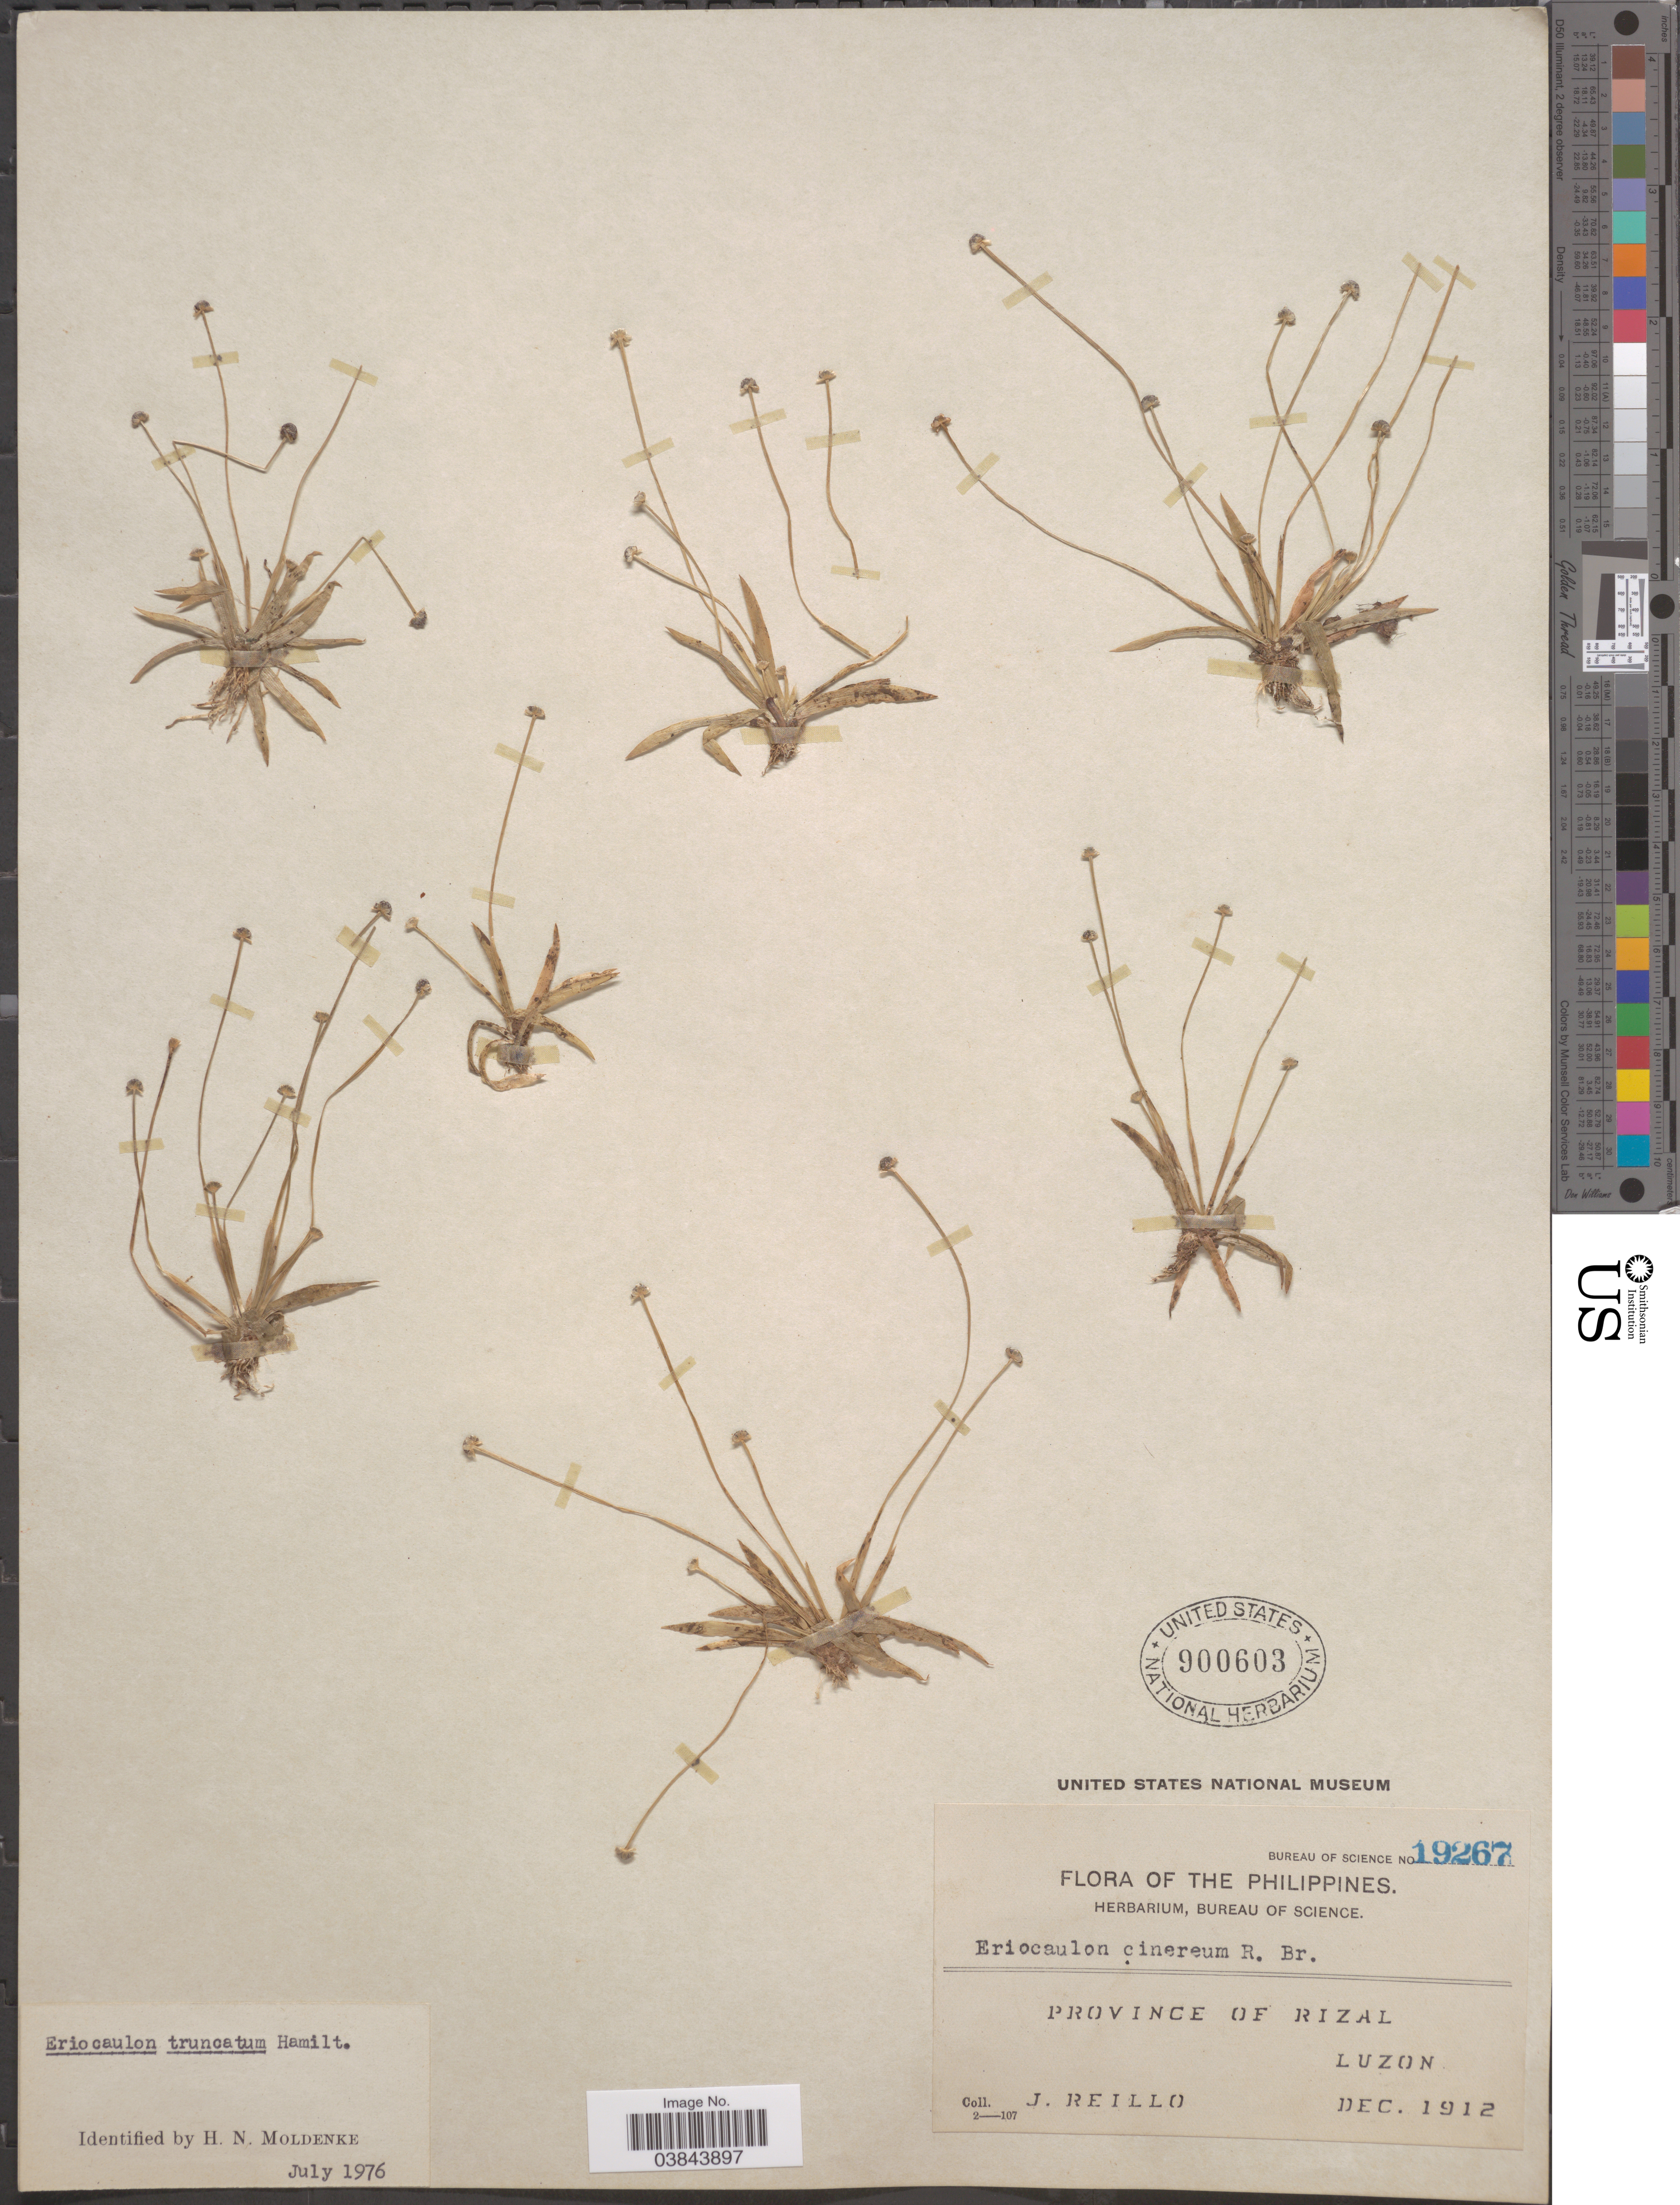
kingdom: Plantae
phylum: Tracheophyta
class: Liliopsida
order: Poales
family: Eriocaulaceae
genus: Eriocaulon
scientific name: Eriocaulon truncatum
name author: Buch.-Ham. ex Mart.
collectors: J. Reillo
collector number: Bureau of Science 19267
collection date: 1912-12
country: Philippines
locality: Province of Rizal, Luzon.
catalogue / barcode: US 900603